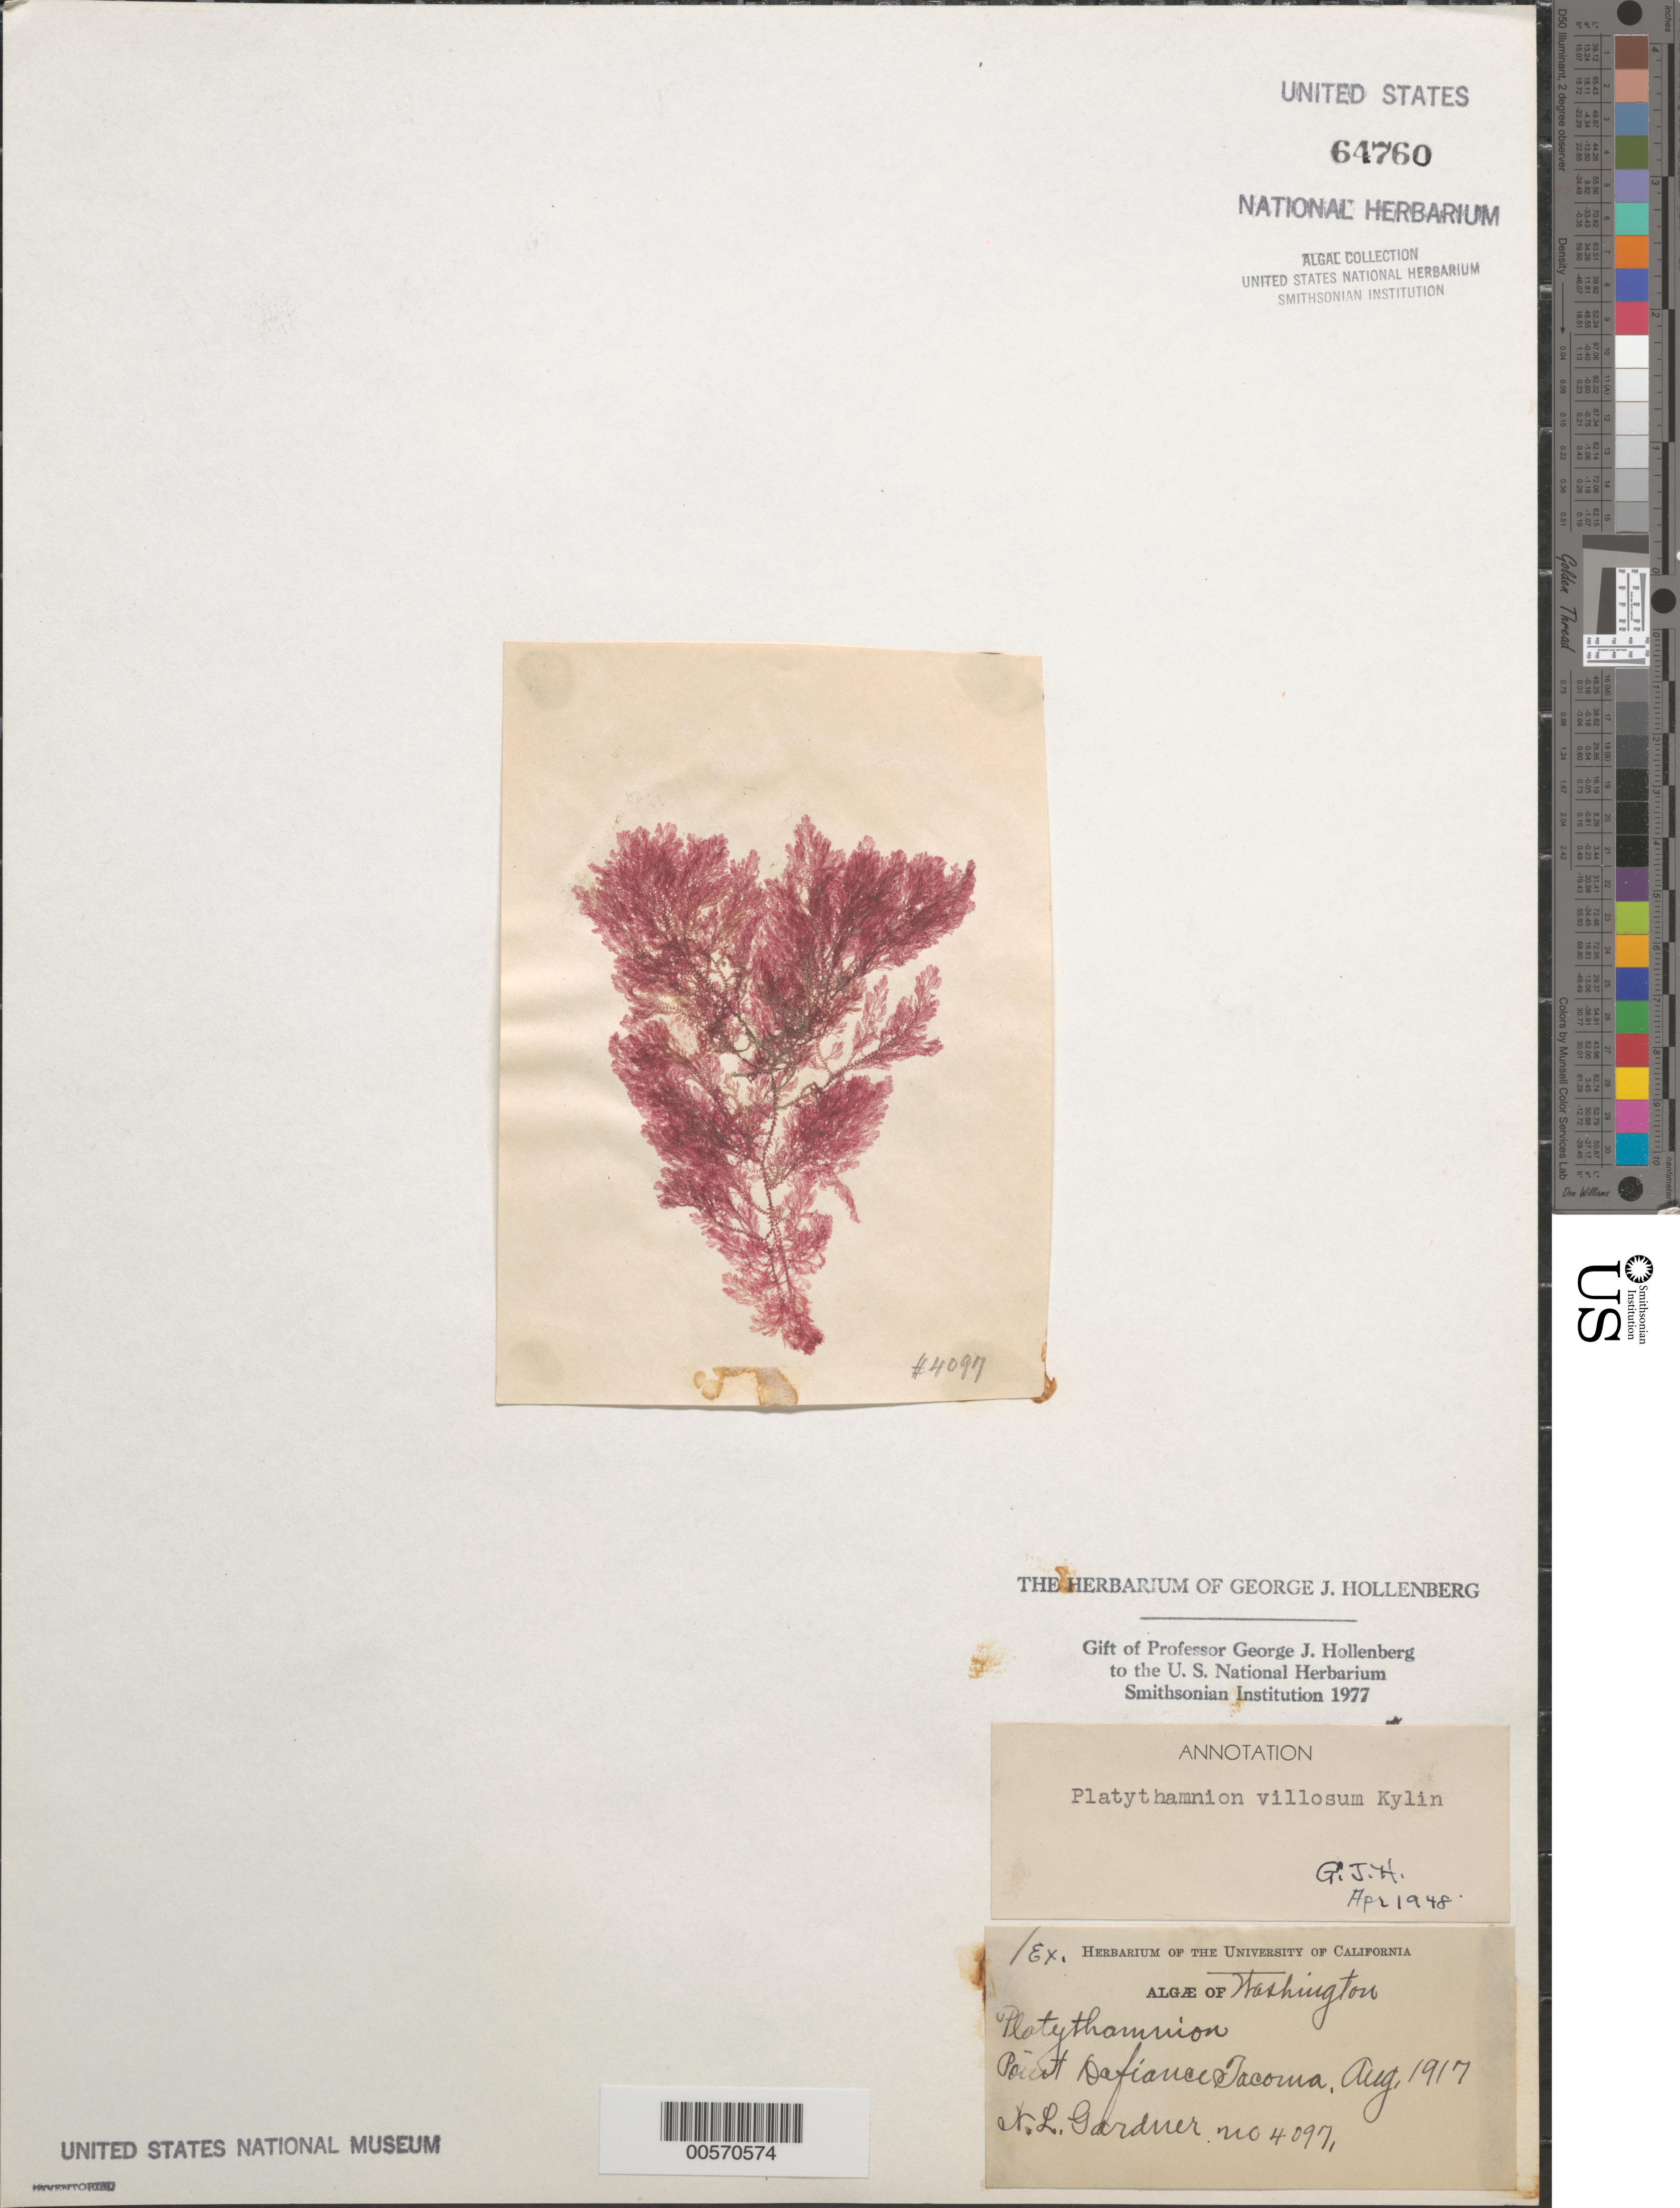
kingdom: Plantae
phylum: Rhodophyta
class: Florideophyceae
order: Ceramiales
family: Ceramiaceae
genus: Pterothamnion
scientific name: Pterothamnion villosum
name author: (Kylin) A. Athanasiadis & G.T.Kraft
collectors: N. Gardner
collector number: NLG 4097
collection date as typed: Aug 1917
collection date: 1917-08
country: United States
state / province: Washington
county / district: Pierce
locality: Point Defiance, Tacoma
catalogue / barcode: US 64760